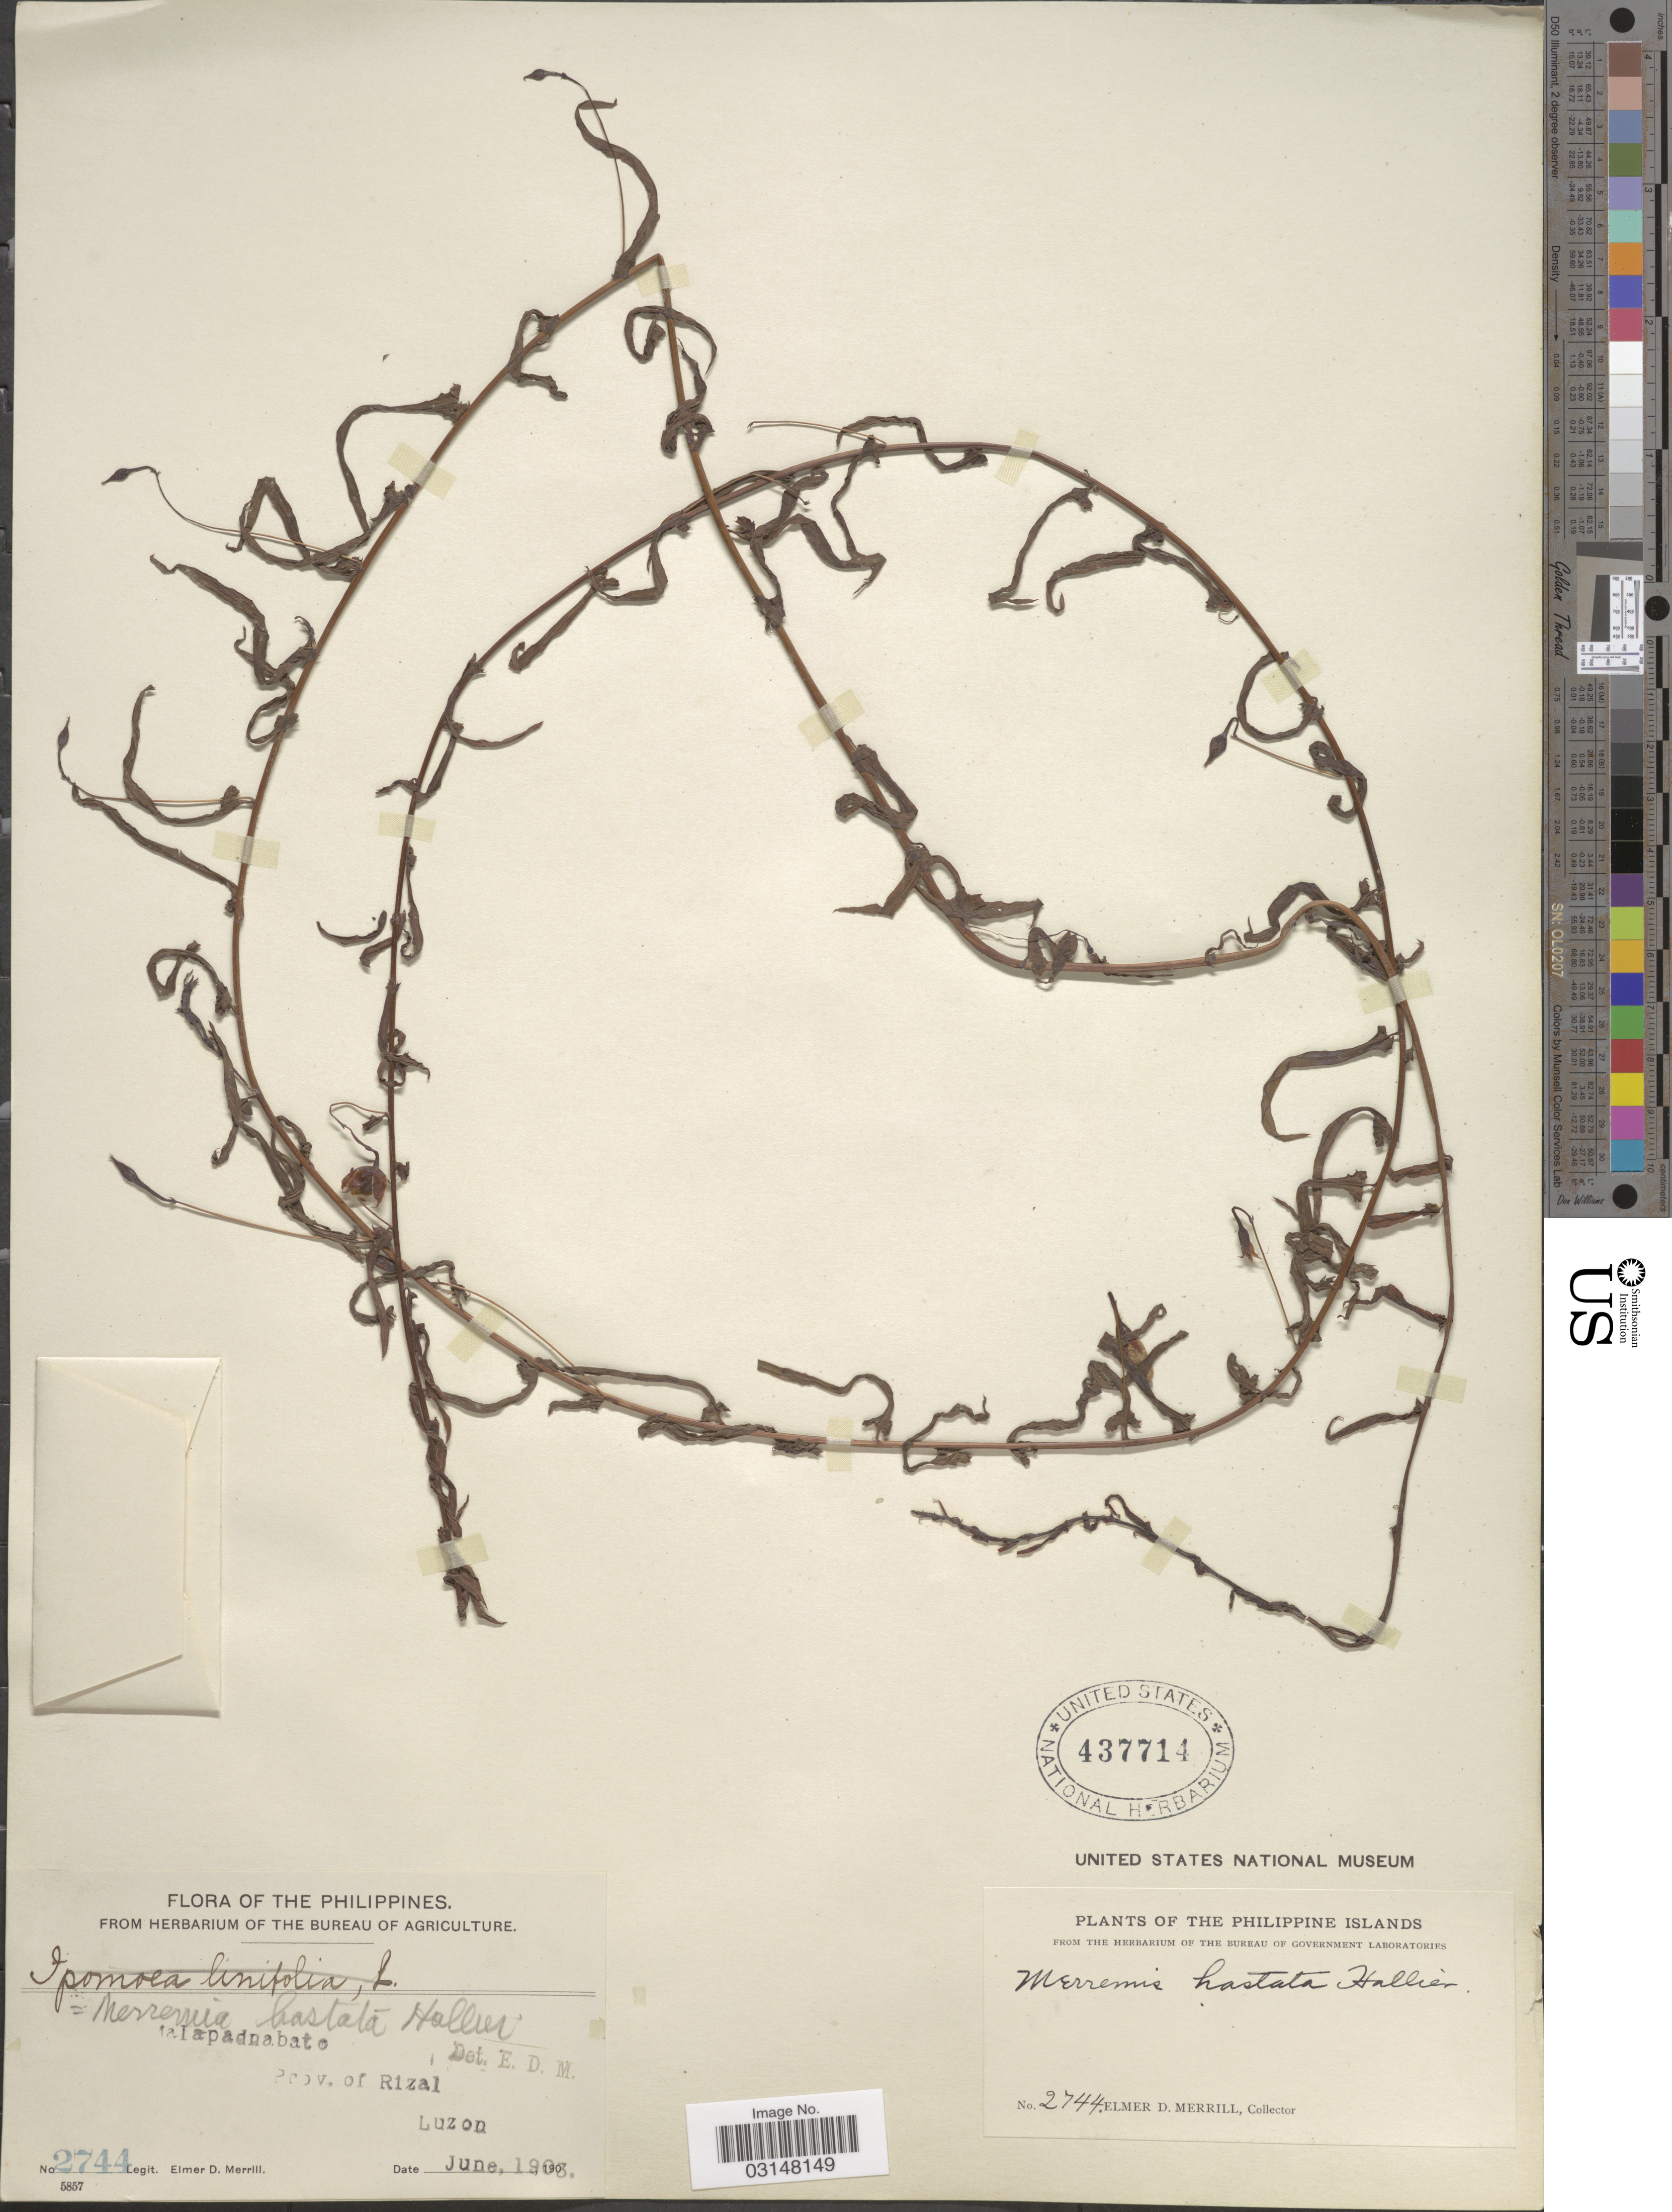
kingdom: Plantae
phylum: Tracheophyta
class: Magnoliopsida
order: Solanales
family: Convolvulaceae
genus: Xenostegia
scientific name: Xenostegia tridentata subsp. hastata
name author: (Ooststr.) Parmar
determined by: Strong, Mark T., (BOT), Smithsonian Institution - National Museum of Natural History (UNITED STATES)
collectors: E. D. Merrill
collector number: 2744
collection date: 1903-06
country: Philippines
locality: Malapadnabato, Prov. of Rizal, Luzon.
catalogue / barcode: US 437714